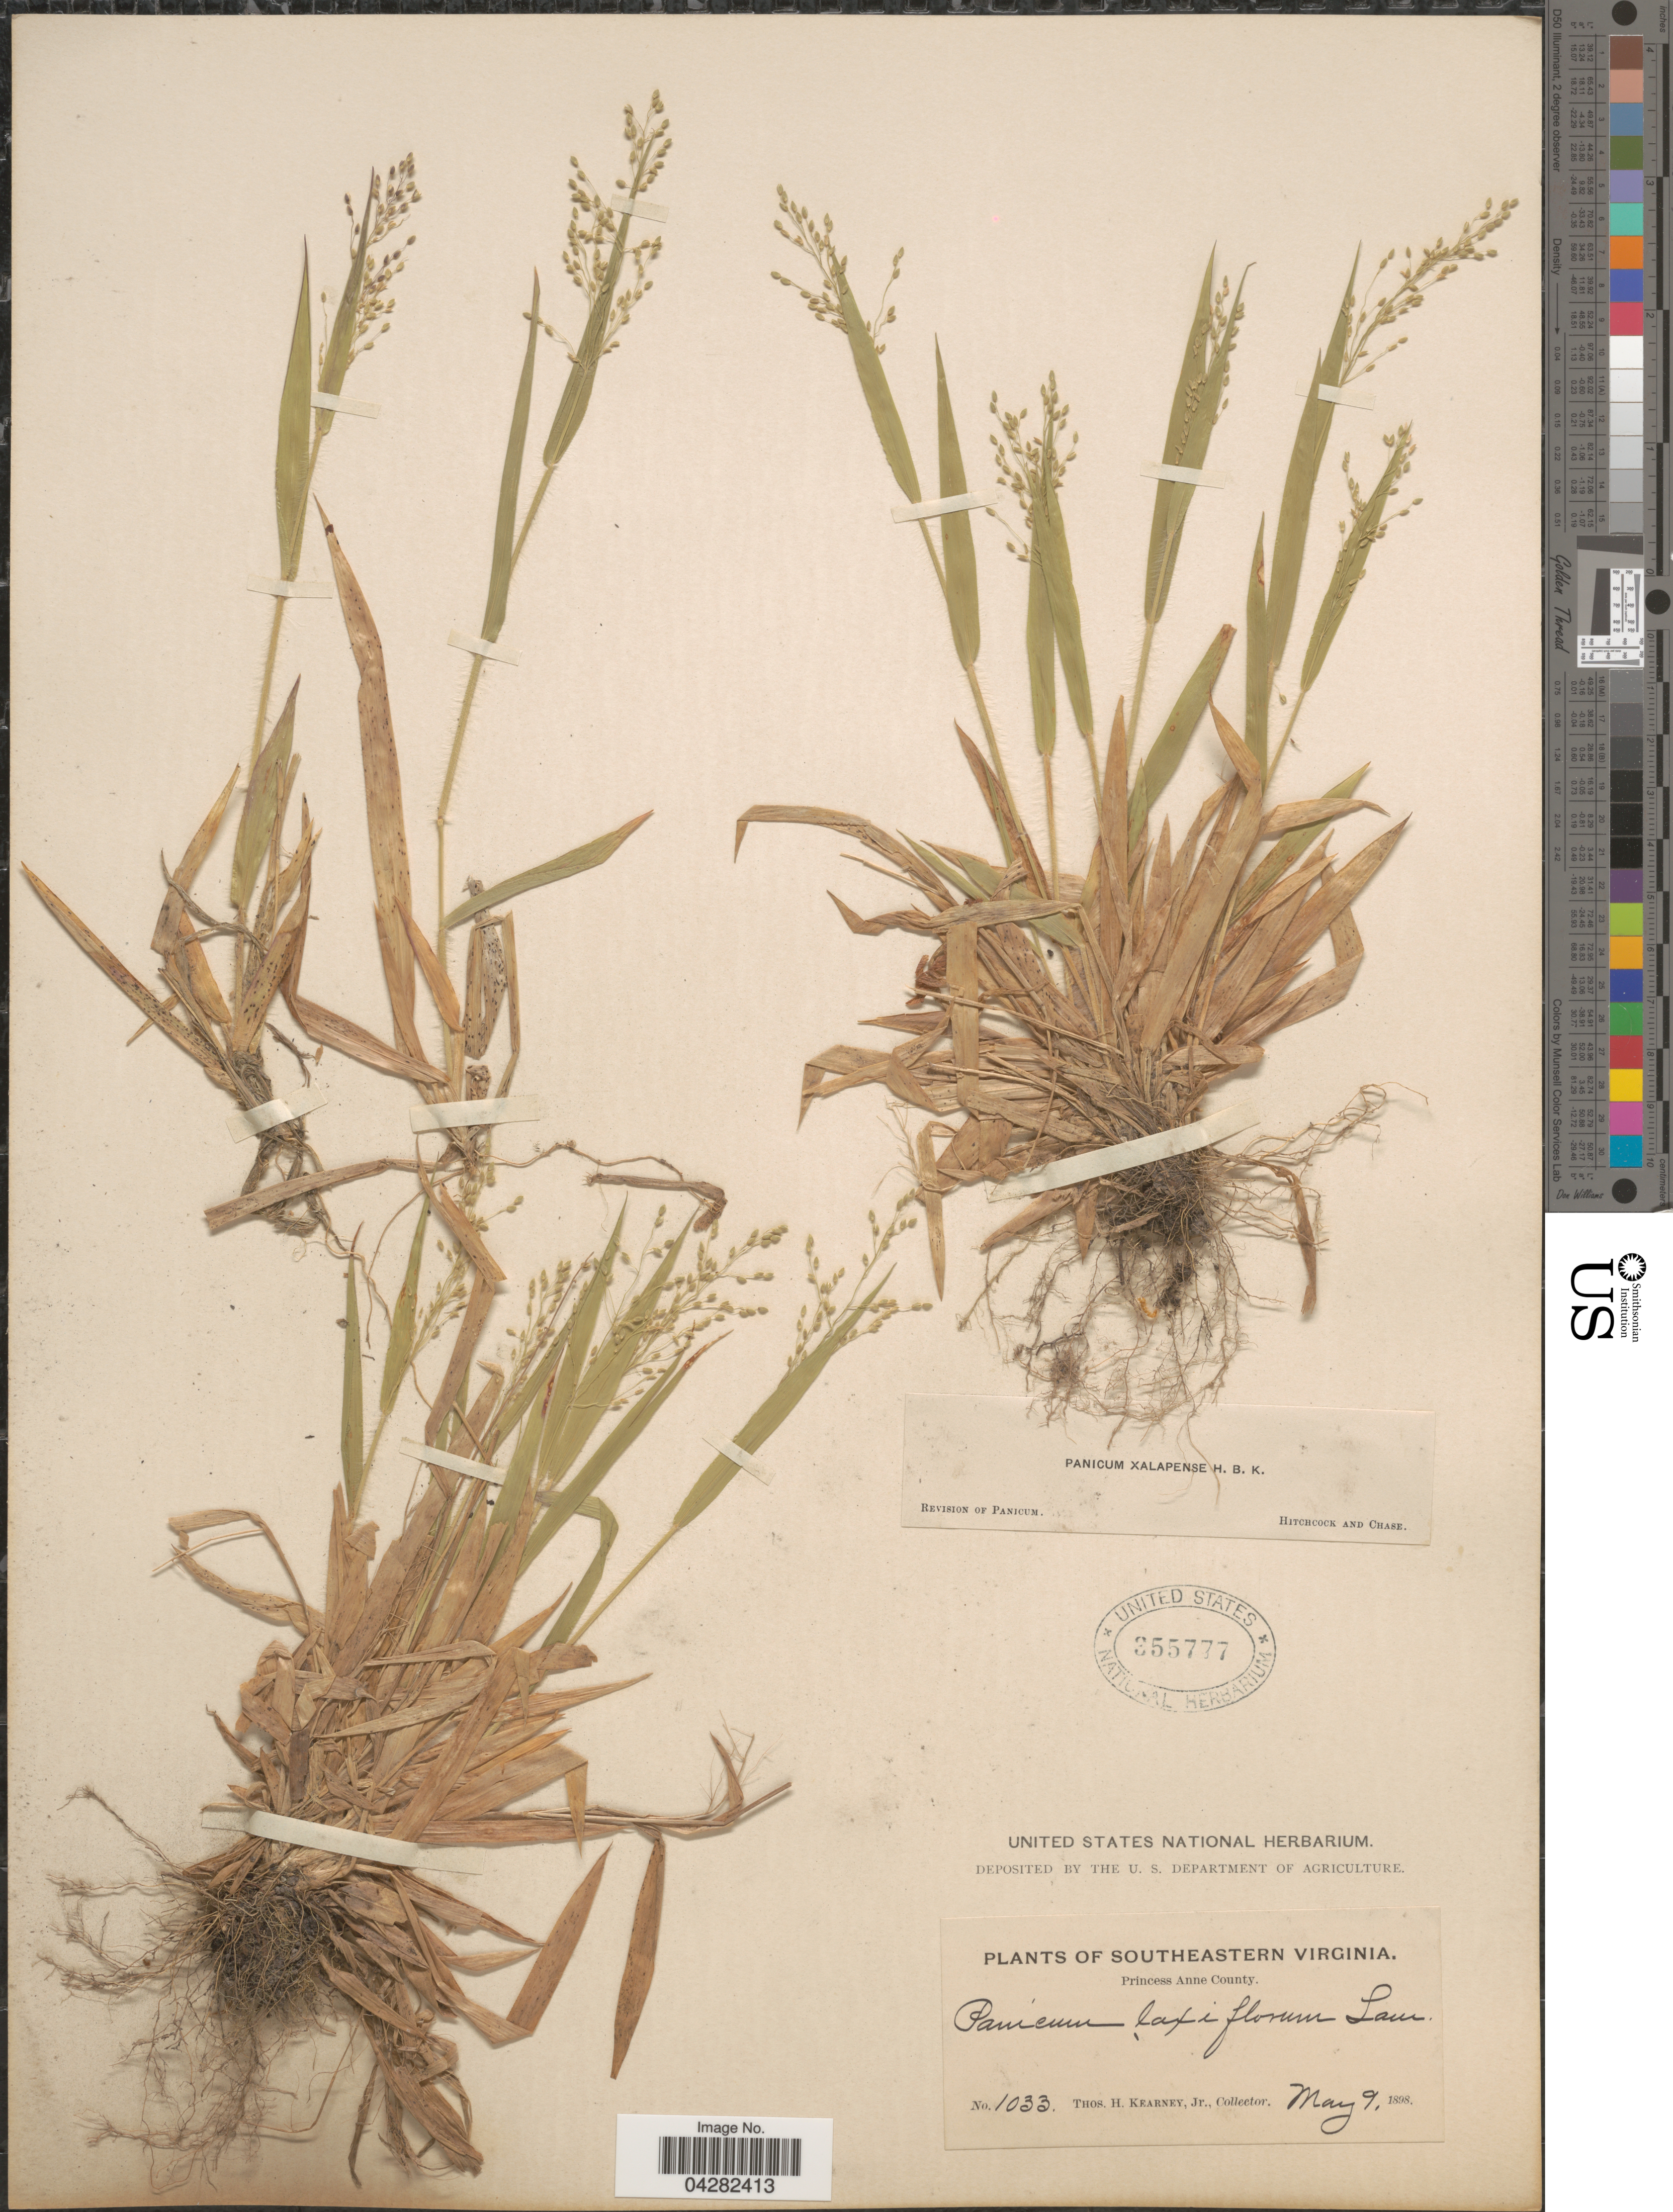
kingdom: Plantae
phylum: Tracheophyta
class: Liliopsida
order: Poales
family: Poaceae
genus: Dichanthelium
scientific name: Dichanthelium laxiflorum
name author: (Lam.) Gould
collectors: T. H. Kearney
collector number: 1033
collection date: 1898-05-09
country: United States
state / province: Virginia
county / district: City of Virginia Beach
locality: Southeastern Virginia. Princess Anne County.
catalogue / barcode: US 355777